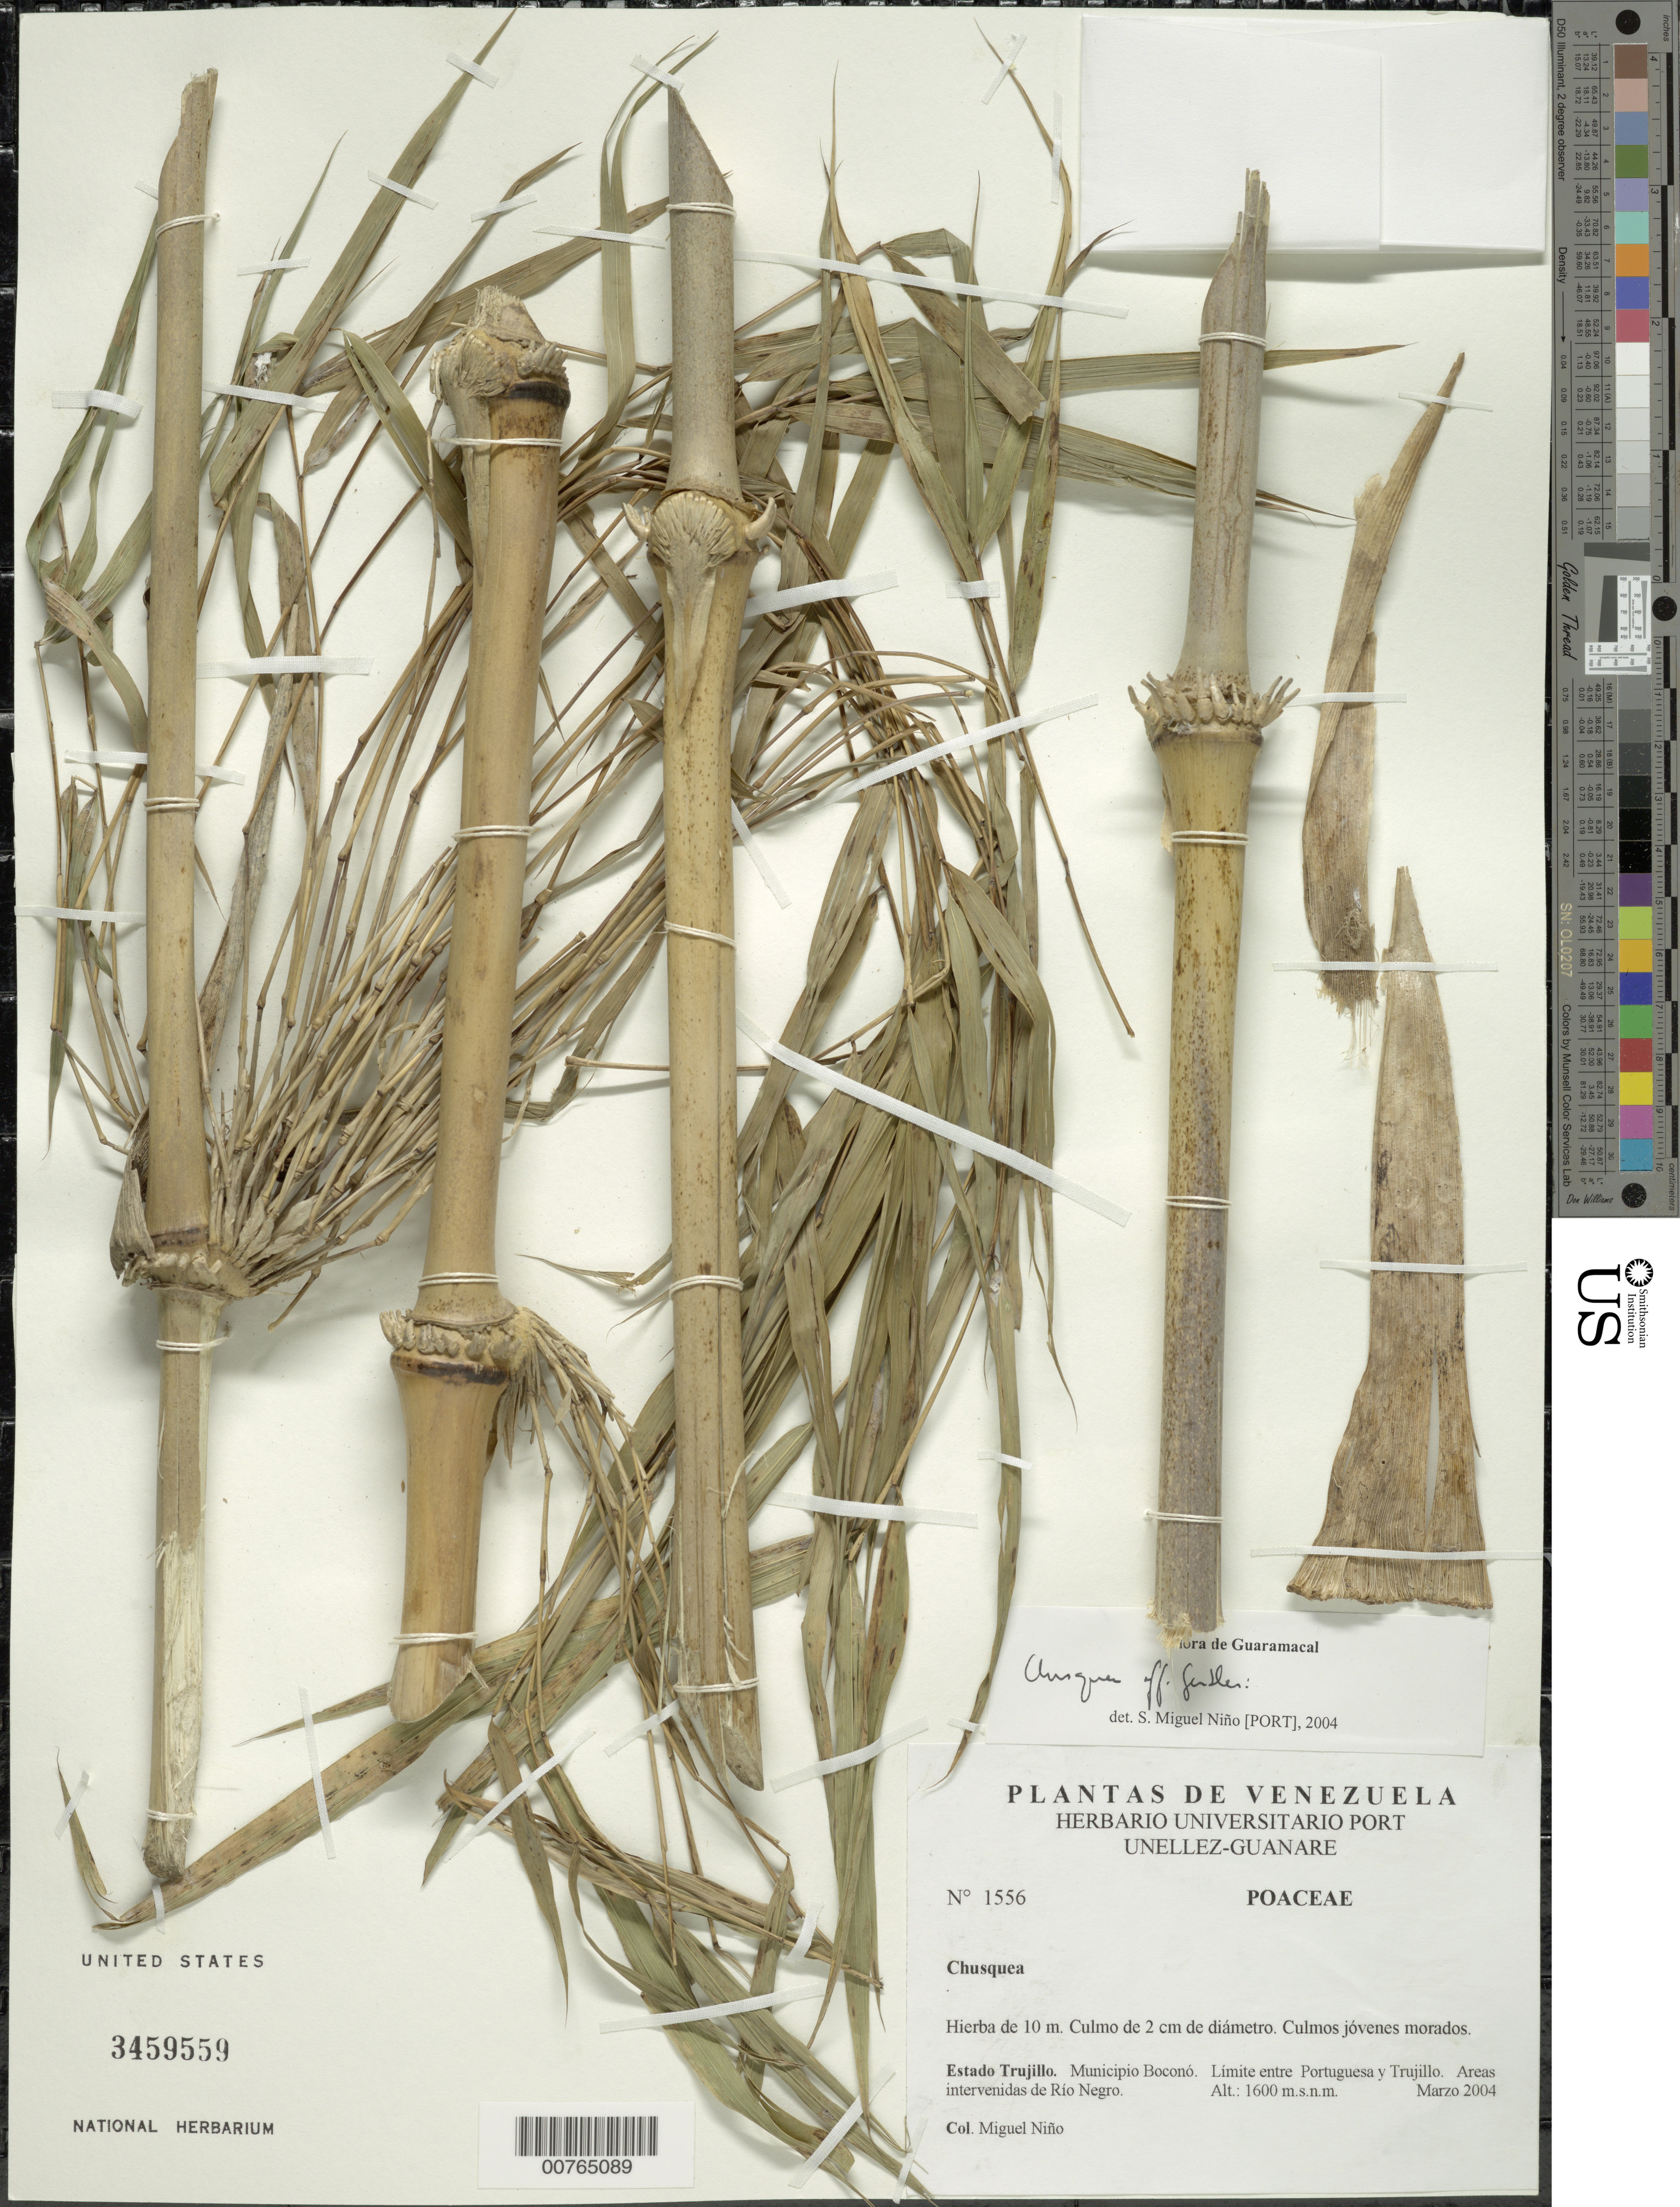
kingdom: Plantae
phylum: Tracheophyta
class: Liliopsida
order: Poales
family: Poaceae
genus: Chusquea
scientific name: Chusquea fendleri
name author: Munro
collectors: S. M. Niño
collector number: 1556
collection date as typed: Mar 2004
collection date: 2004-03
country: Venezuela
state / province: Trujillo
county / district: Boconó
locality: Between Portuguesa and Truijillo. Areas intervenidas de Rio Negra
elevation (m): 1600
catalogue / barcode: US 3459559